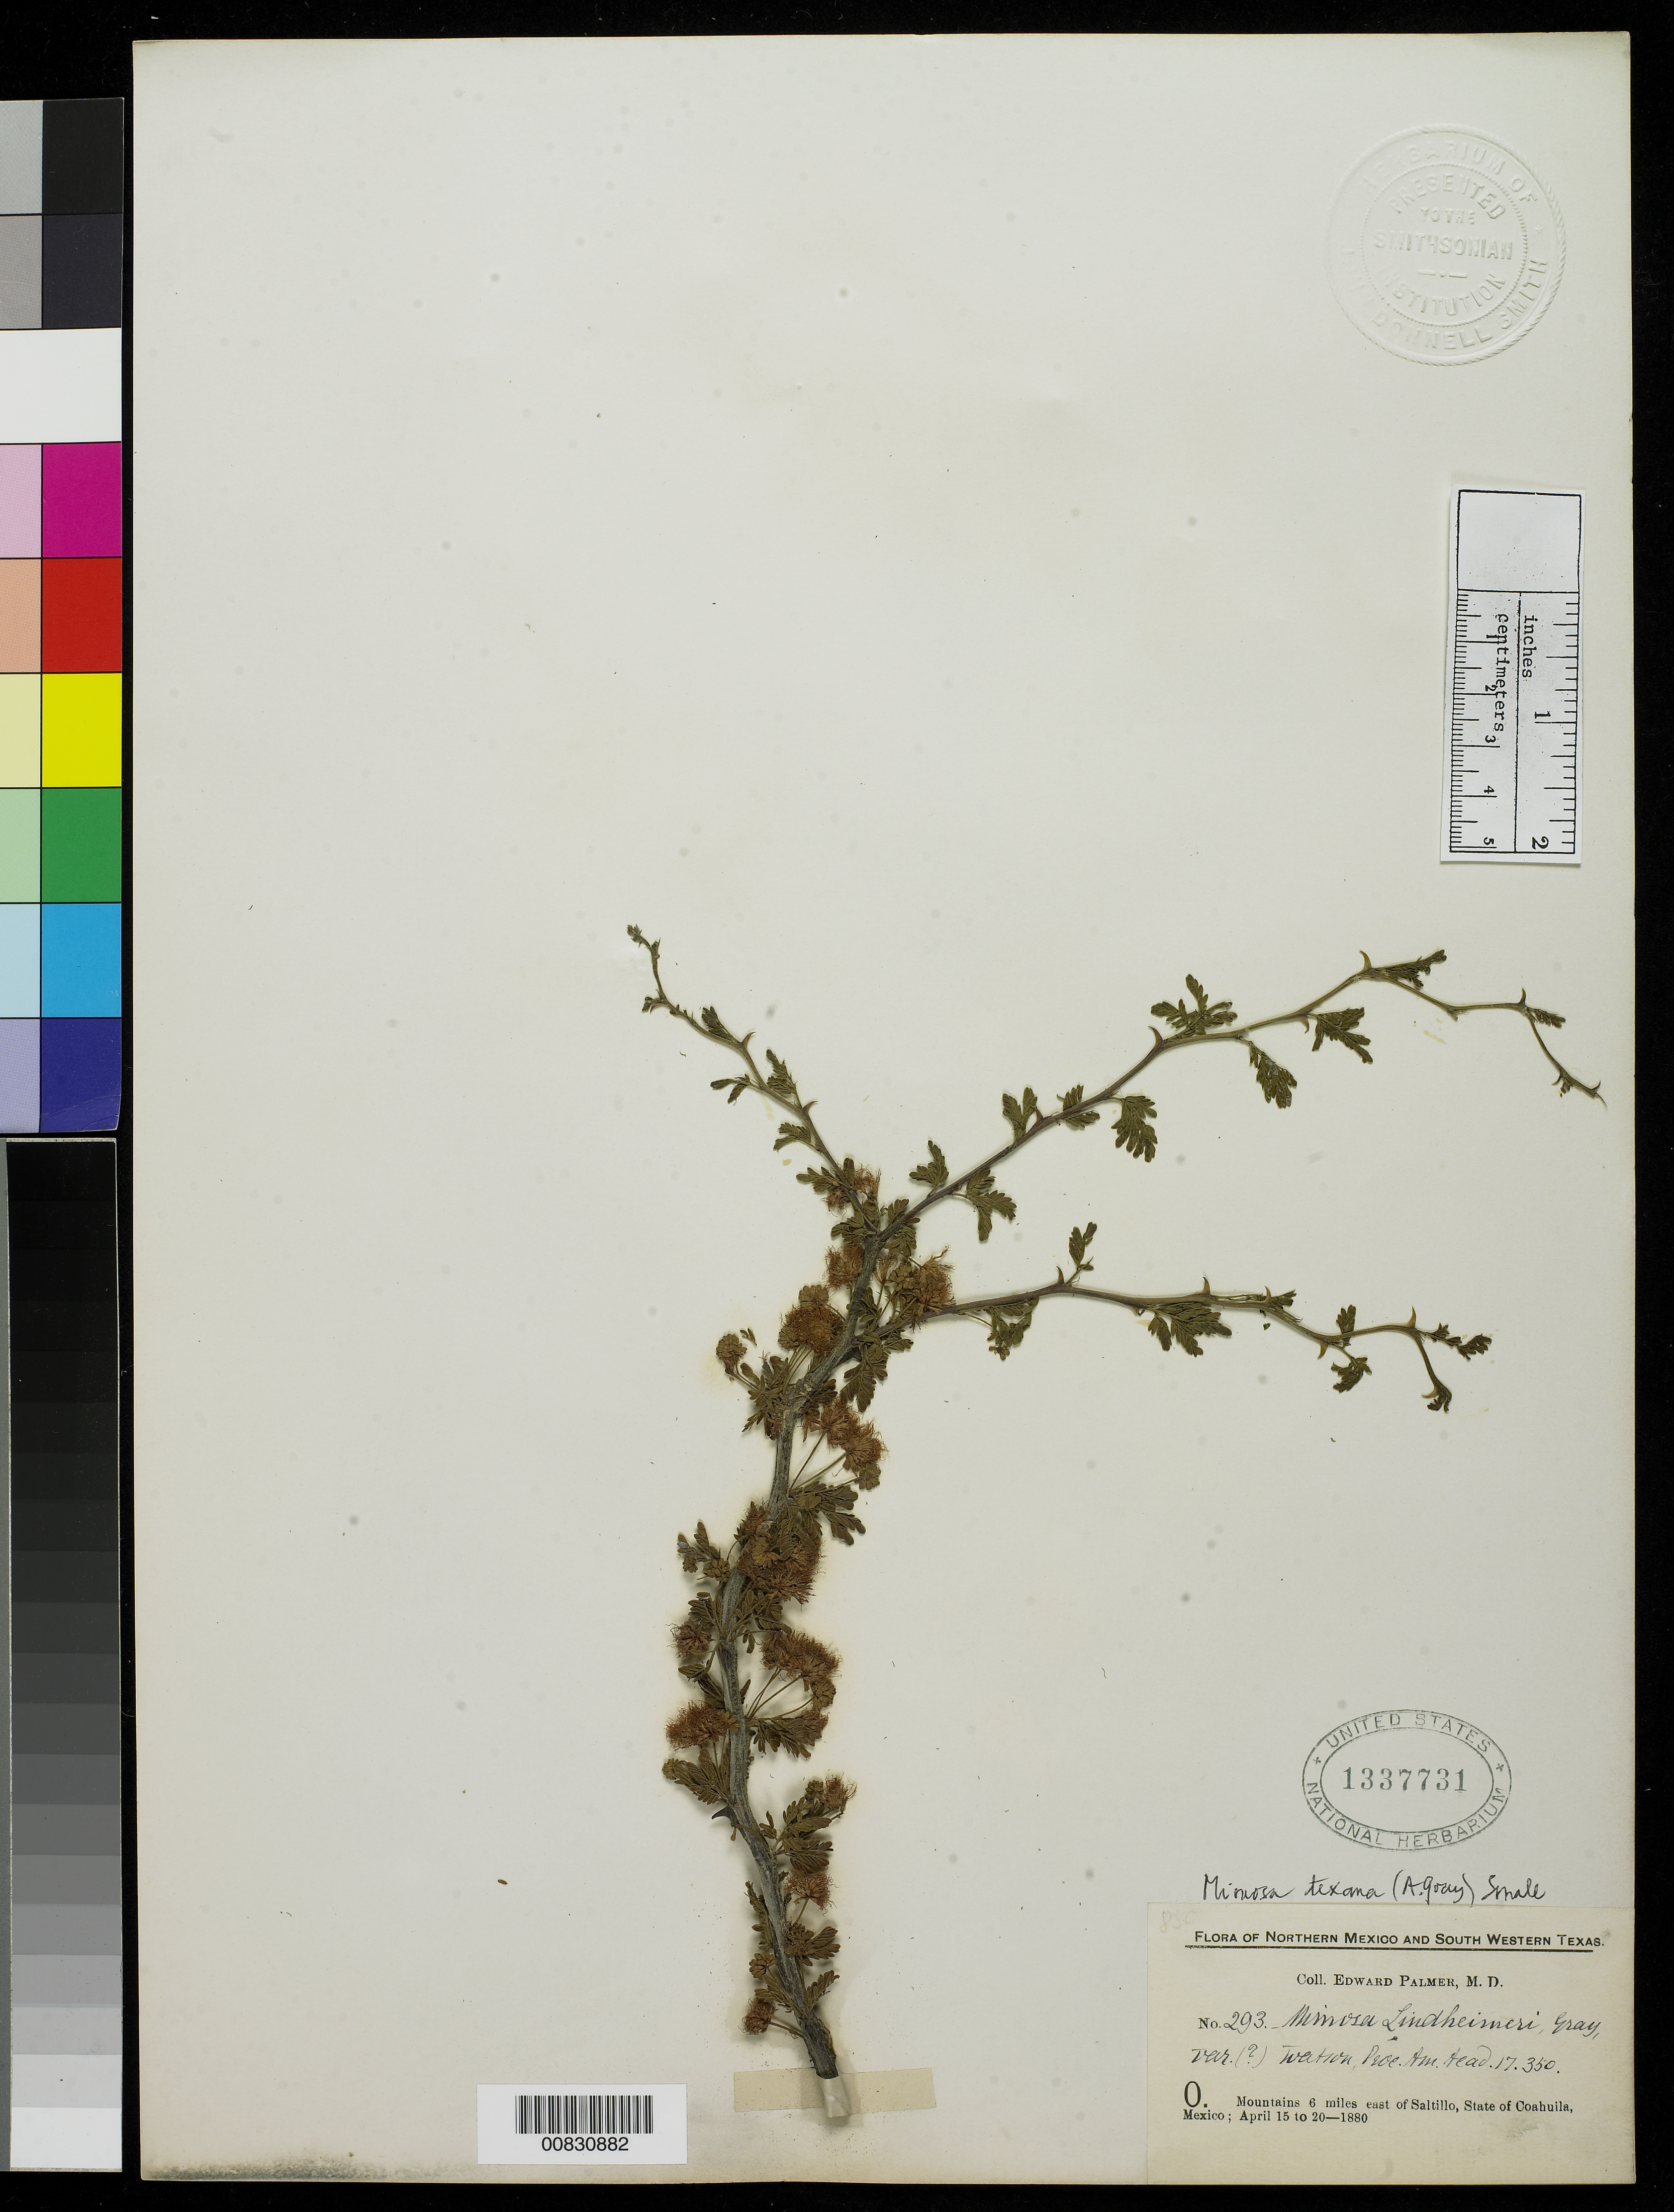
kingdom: Plantae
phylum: Tracheophyta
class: Magnoliopsida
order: Fabales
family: Fabaceae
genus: Mimosa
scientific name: Mimosa texana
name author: (A. Gray) Small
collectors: E. Palmer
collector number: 293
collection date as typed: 15 Apr 1880 to 20 Apr 1880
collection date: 1880-04-15/1880-04-20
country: Mexico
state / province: Coahuila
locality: O. Mountains 6 miles east of Saltillo, Coahuila.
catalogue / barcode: US 1337731